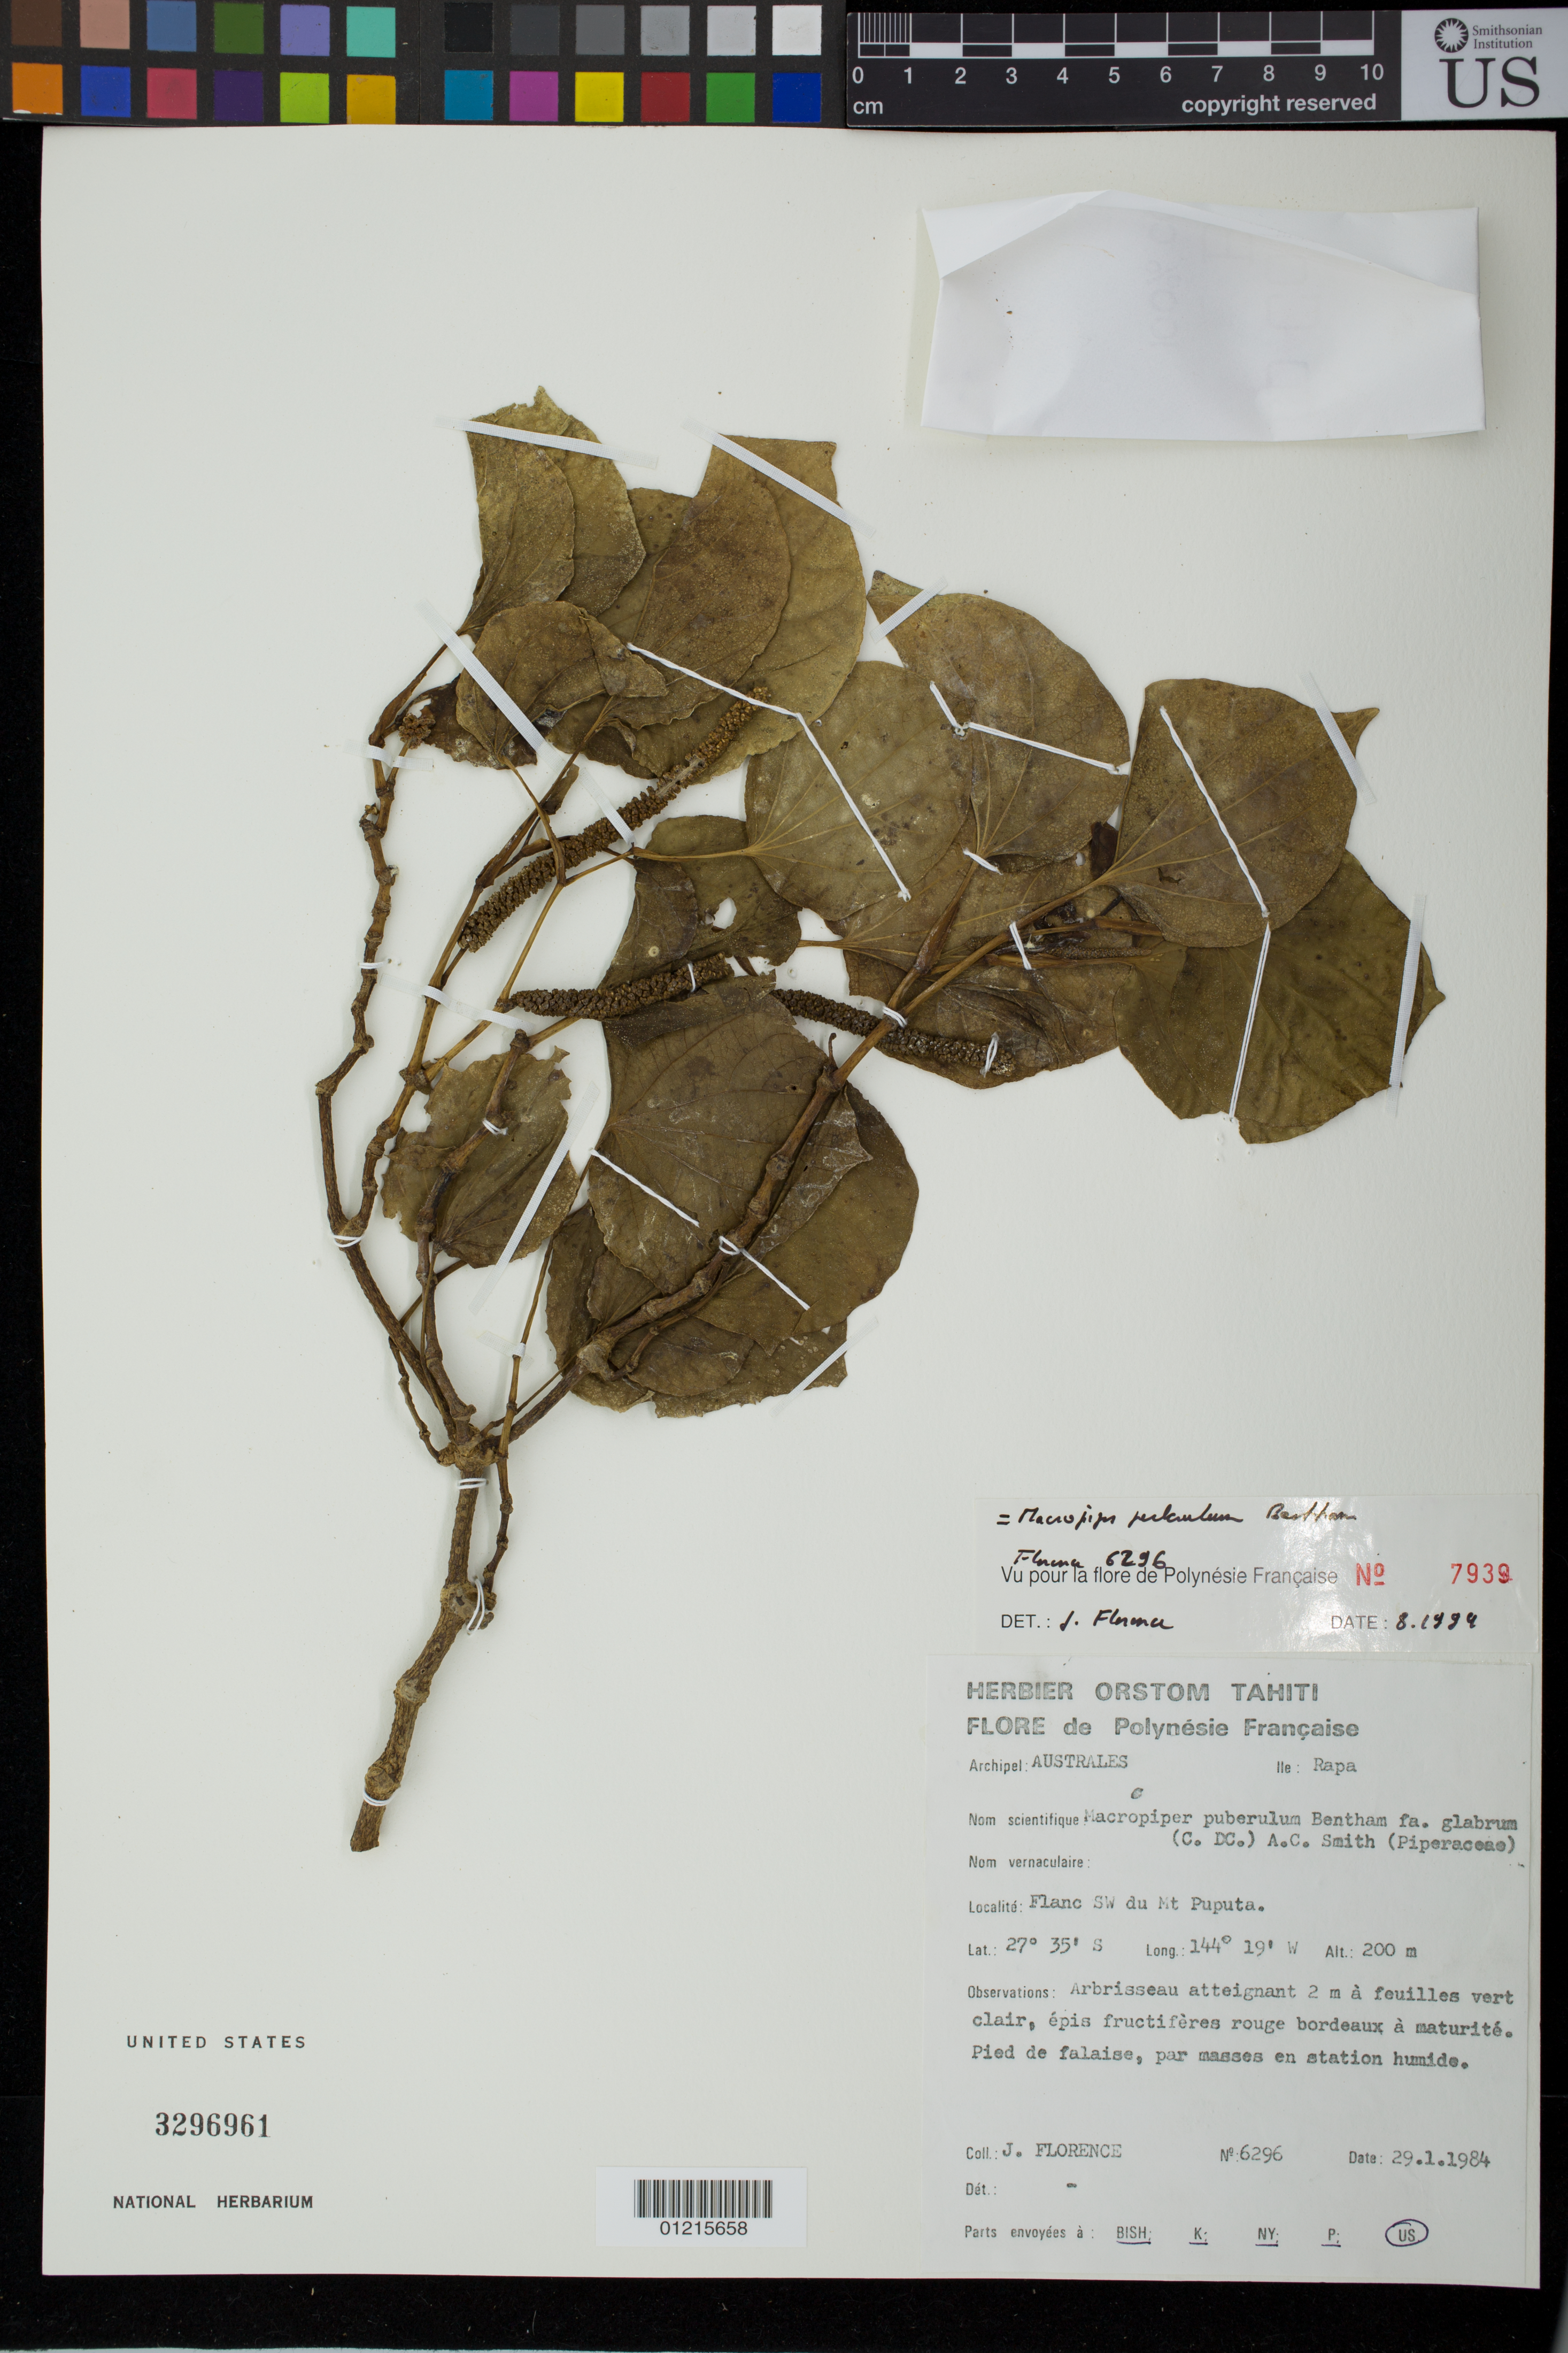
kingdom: Plantae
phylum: Tracheophyta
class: Magnoliopsida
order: Piperales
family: Piperaceae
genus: Piper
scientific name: Piper puberulum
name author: (Benth.) Seem.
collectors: J. Florence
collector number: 6296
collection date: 1984-01-29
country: French Polynesia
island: Rapa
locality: Flanc SW du Mt. Puputa.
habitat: pas masses en station humide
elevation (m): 200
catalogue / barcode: US 3296961